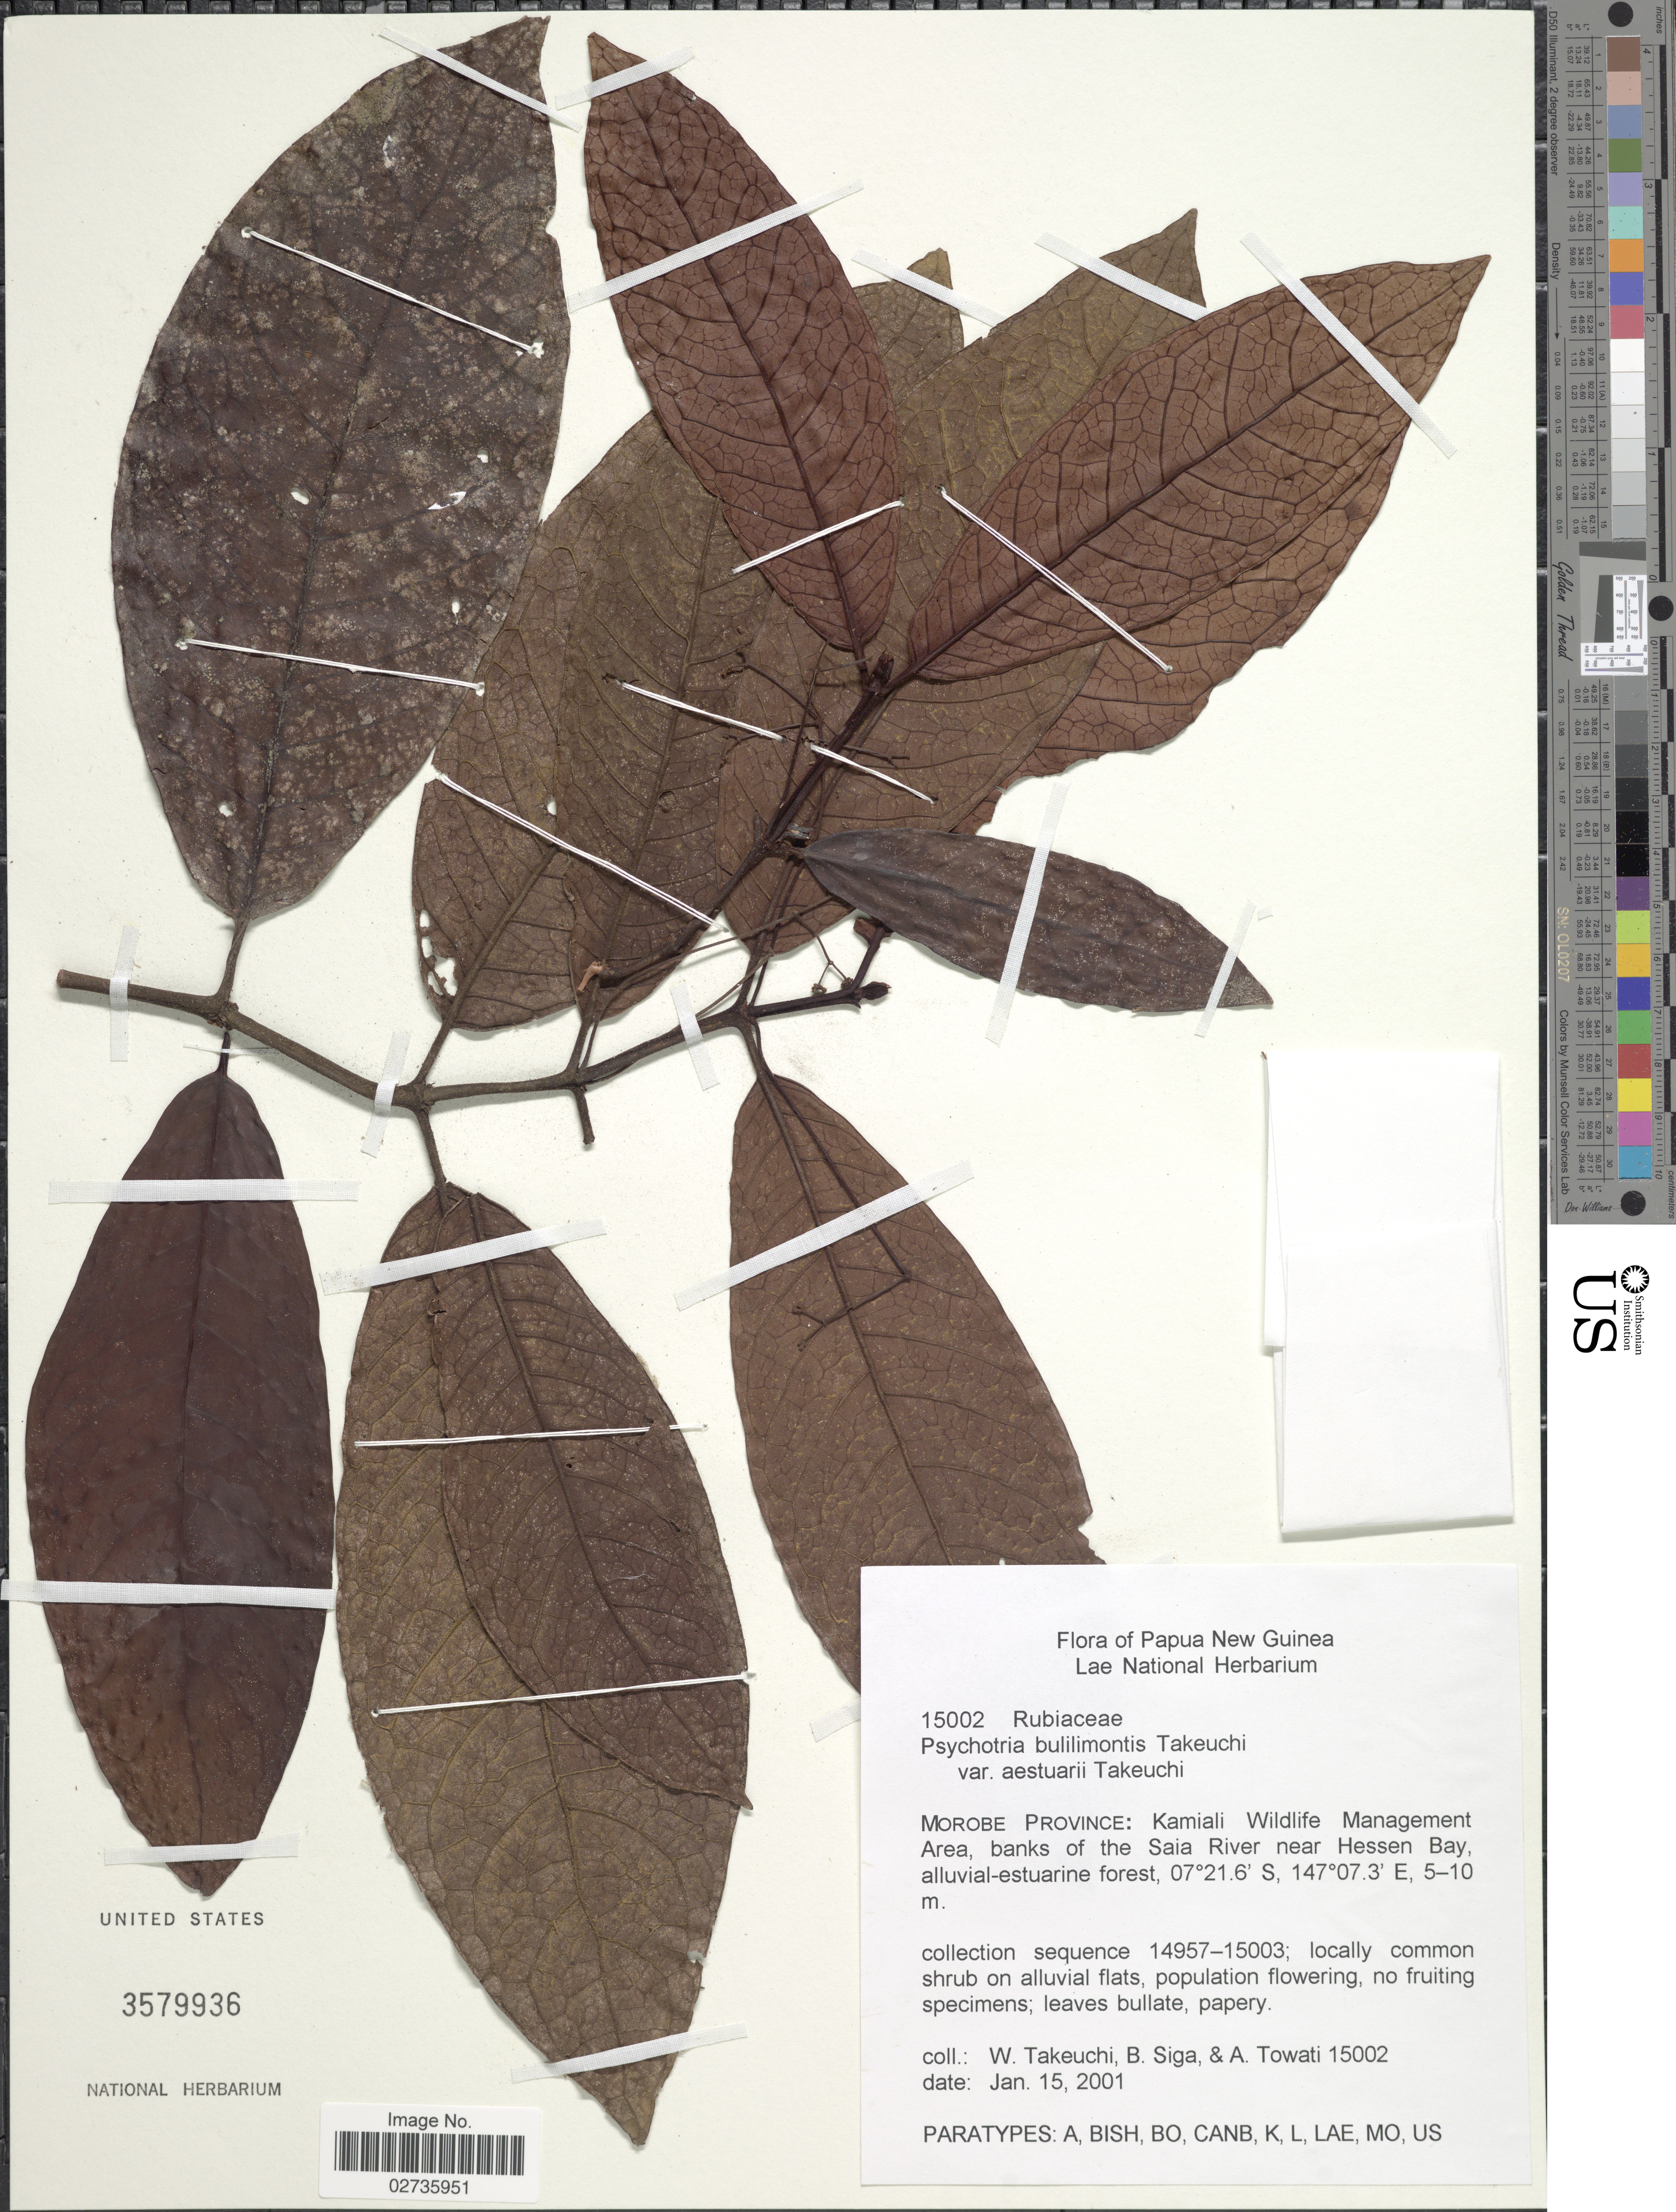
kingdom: Plantae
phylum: Tracheophyta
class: Magnoliopsida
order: Gentianales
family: Rubiaceae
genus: Psychotria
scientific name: Psychotria bulilimontis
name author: W.N. Takeuchi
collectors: W. Takeuchi, B. Siga & A. Towati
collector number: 15002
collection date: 2001-01-15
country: Papua New Guinea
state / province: Morobe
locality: Kamiali Wildlife Management Area, banks of the Saia River near Hessen Bay, alluvial-esturine forest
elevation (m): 5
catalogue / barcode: US 3579936